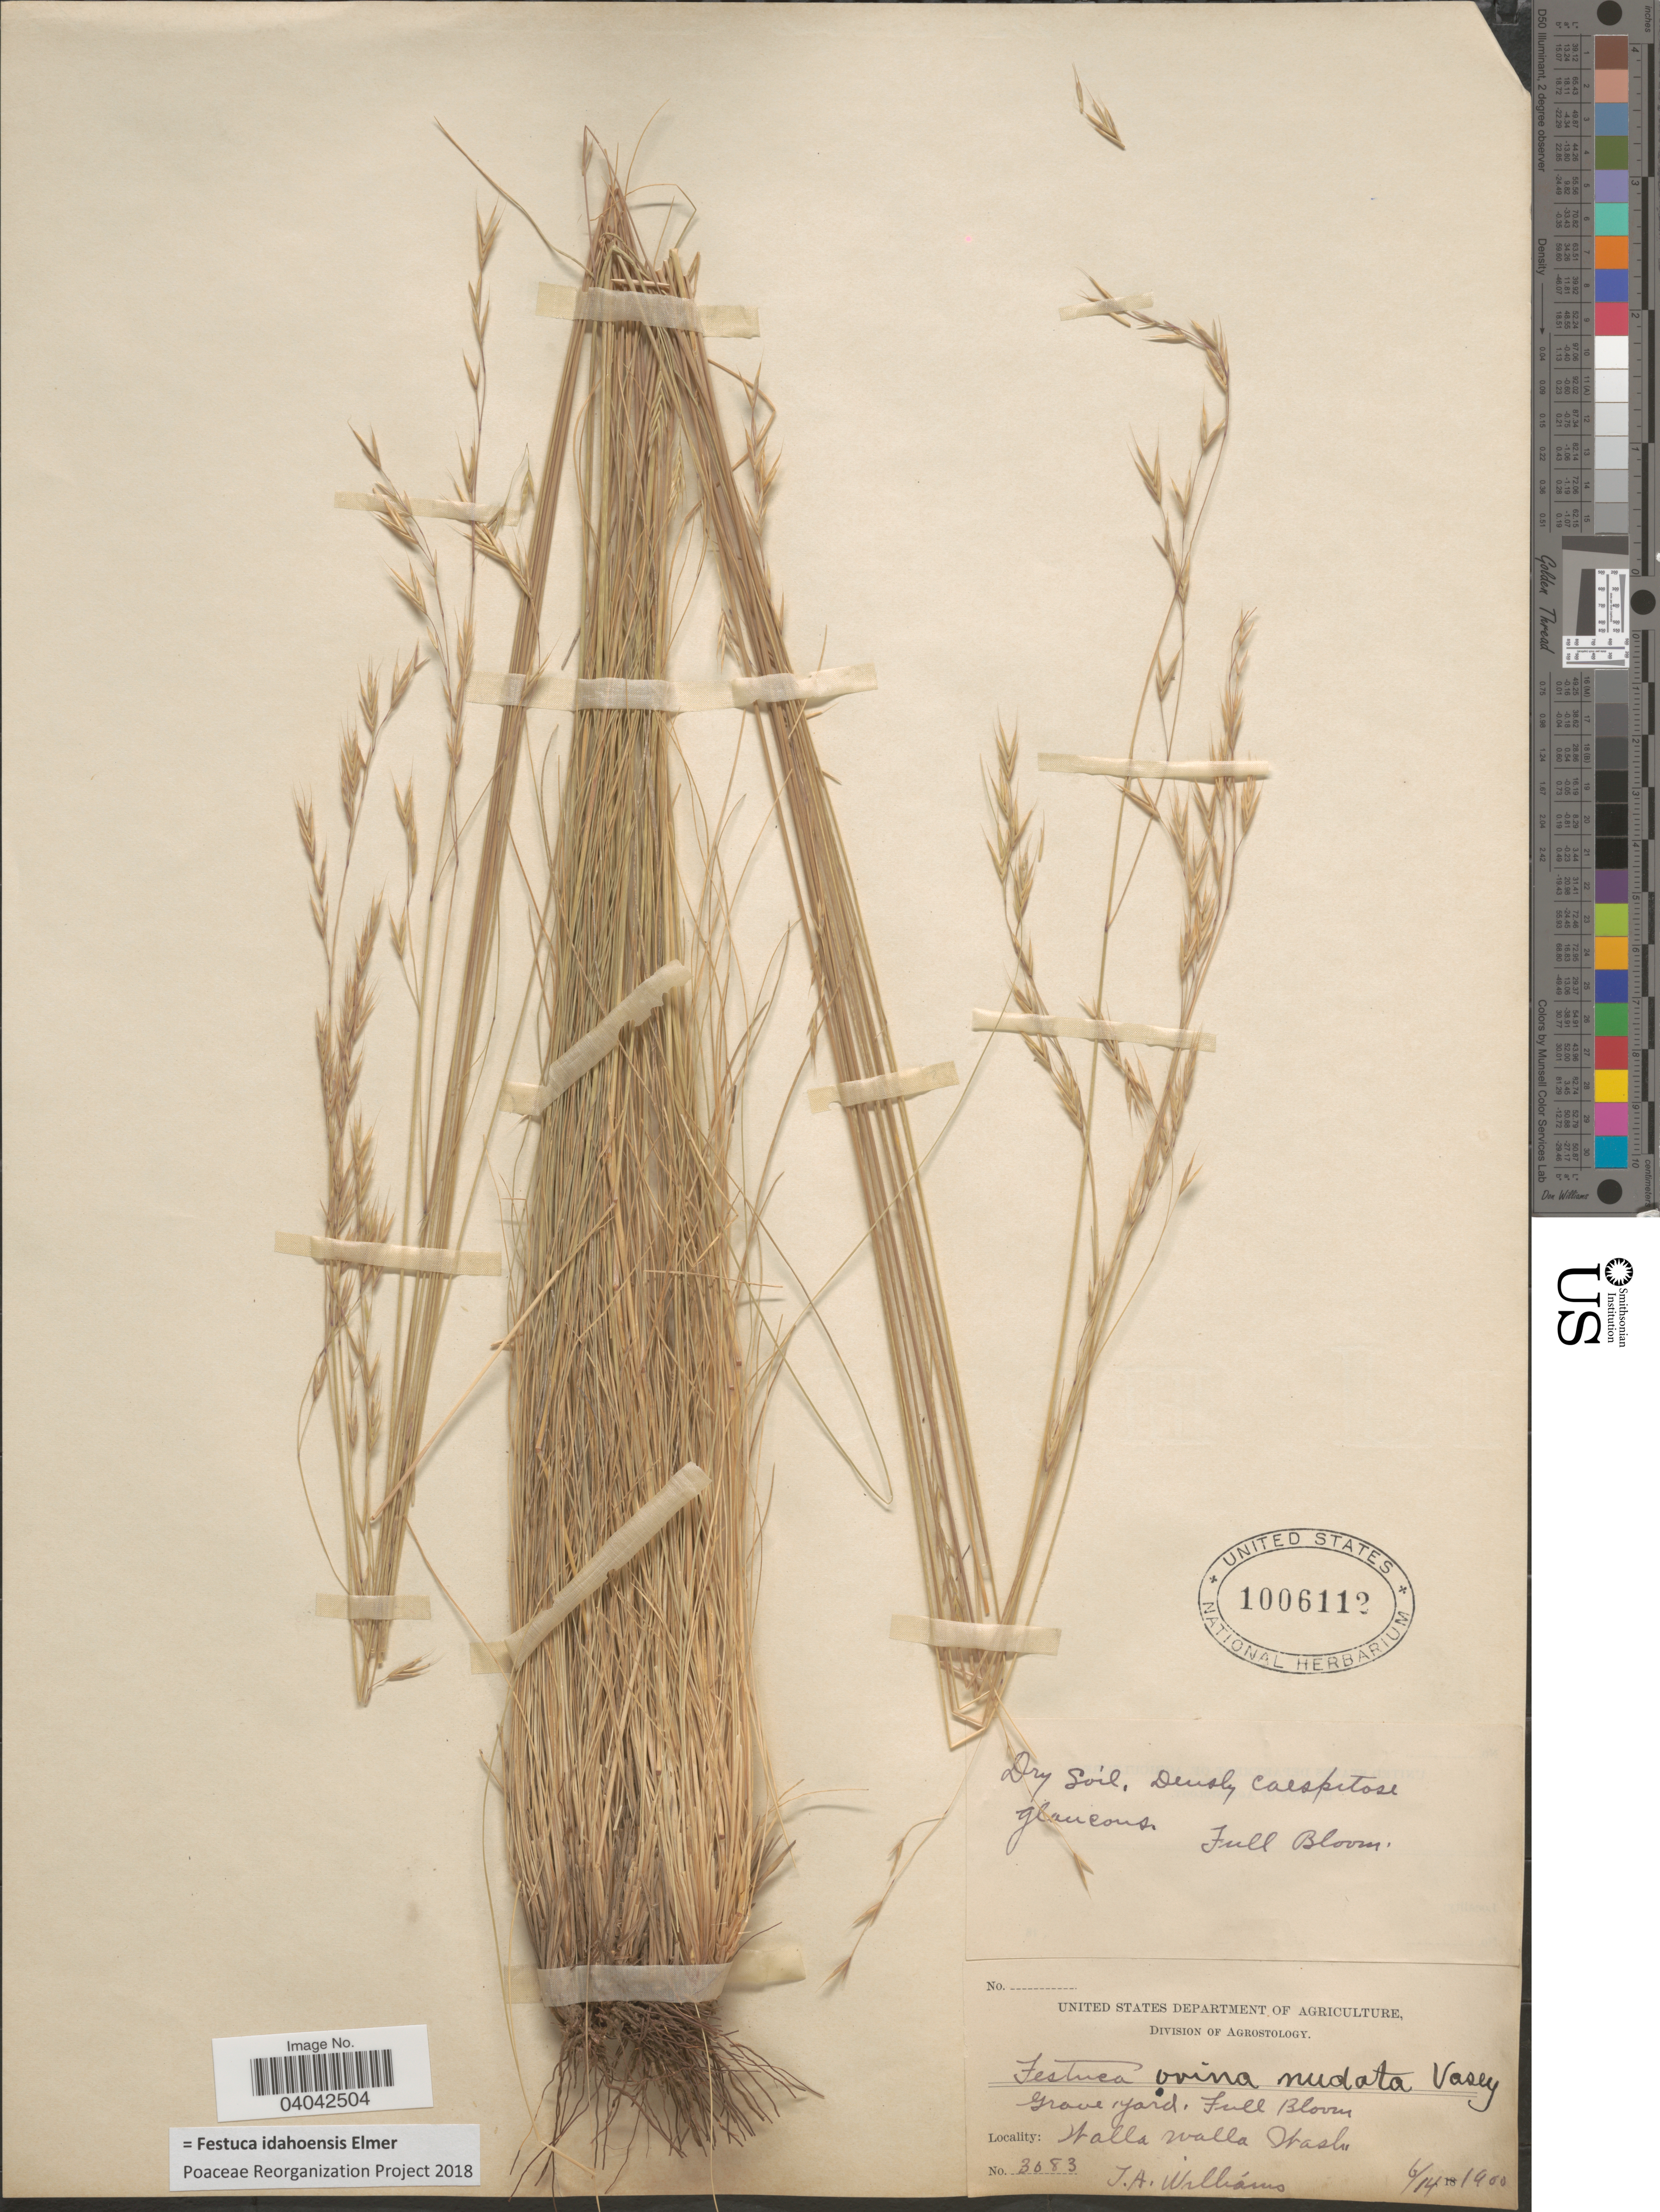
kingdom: Plantae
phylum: Tracheophyta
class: Liliopsida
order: Poales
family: Poaceae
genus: Festuca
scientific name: Festuca idahoensis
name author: Elmer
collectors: T. Williams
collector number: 3083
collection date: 1900-06-14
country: United States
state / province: Washington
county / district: Walla Walla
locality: Walla walla.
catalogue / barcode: US 1006112